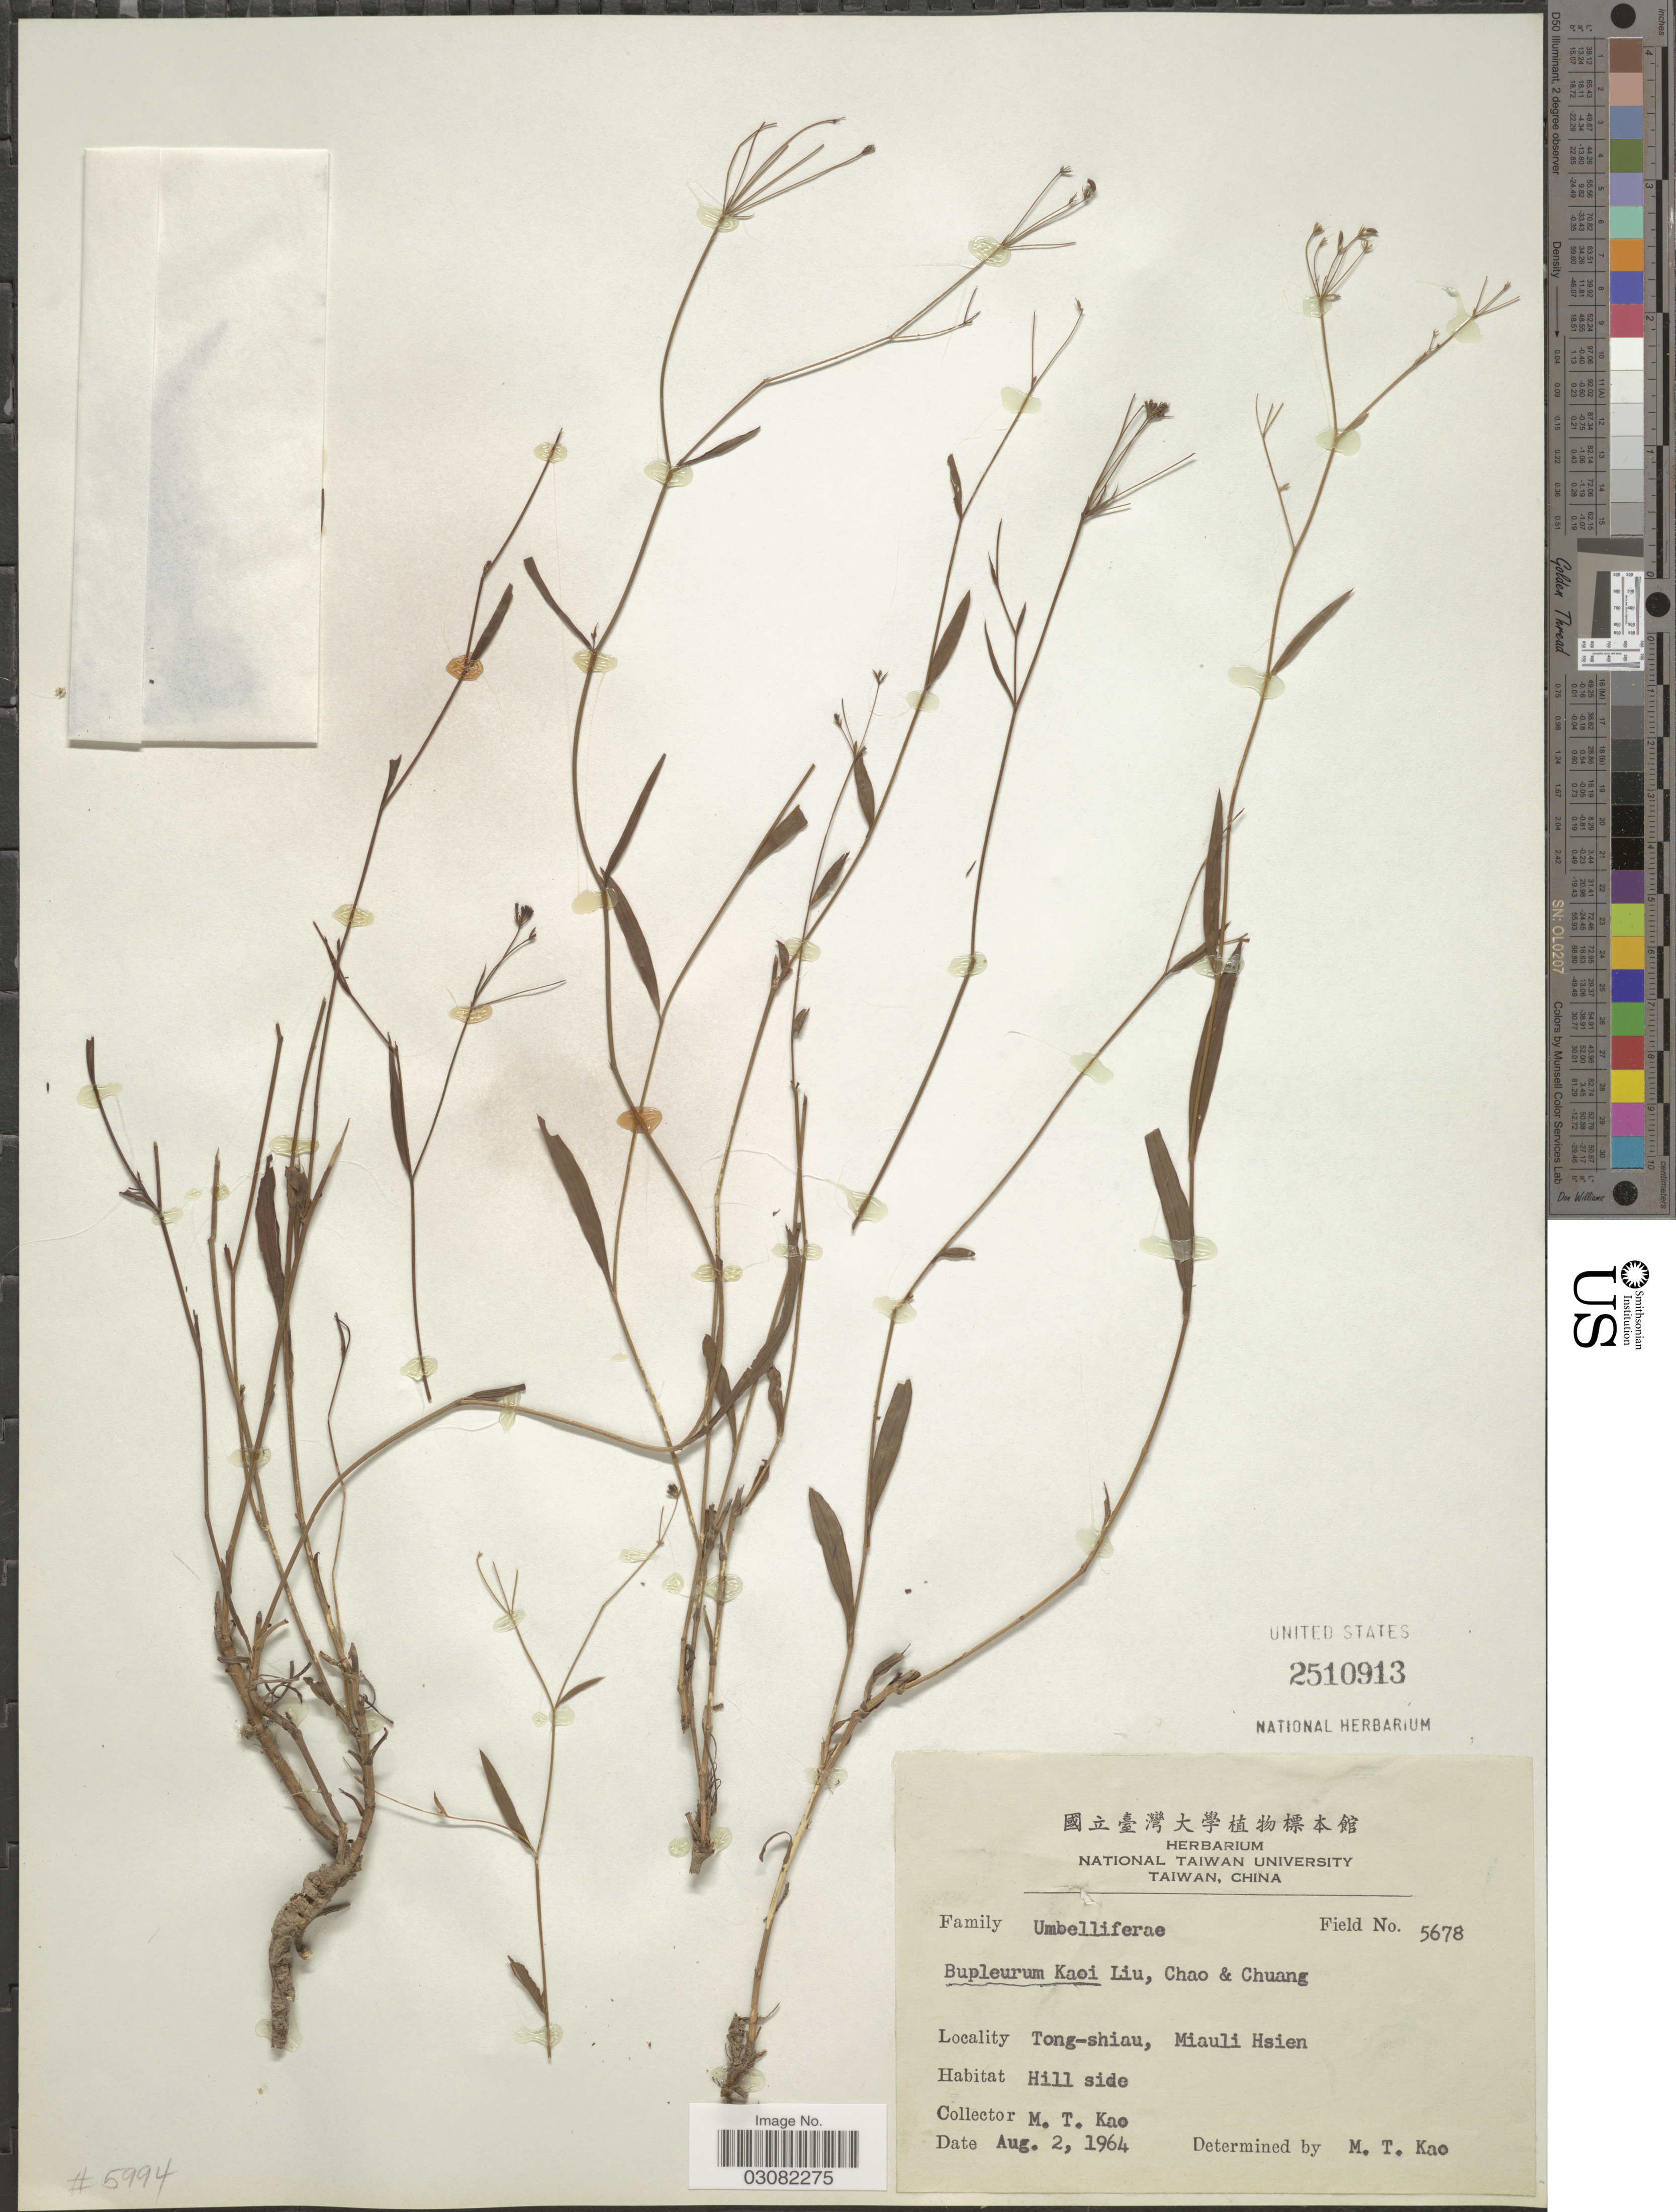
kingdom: Plantae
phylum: Tracheophyta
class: Magnoliopsida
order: Apiales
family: Apiaceae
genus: Bupleurum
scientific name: Bupleurum kaoi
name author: Liu et al.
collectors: M. T. Kao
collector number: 5678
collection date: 1964-08-02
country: Taiwan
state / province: Miaoli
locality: Tong-shiau, Miauli Hsien.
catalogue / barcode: US 2510913